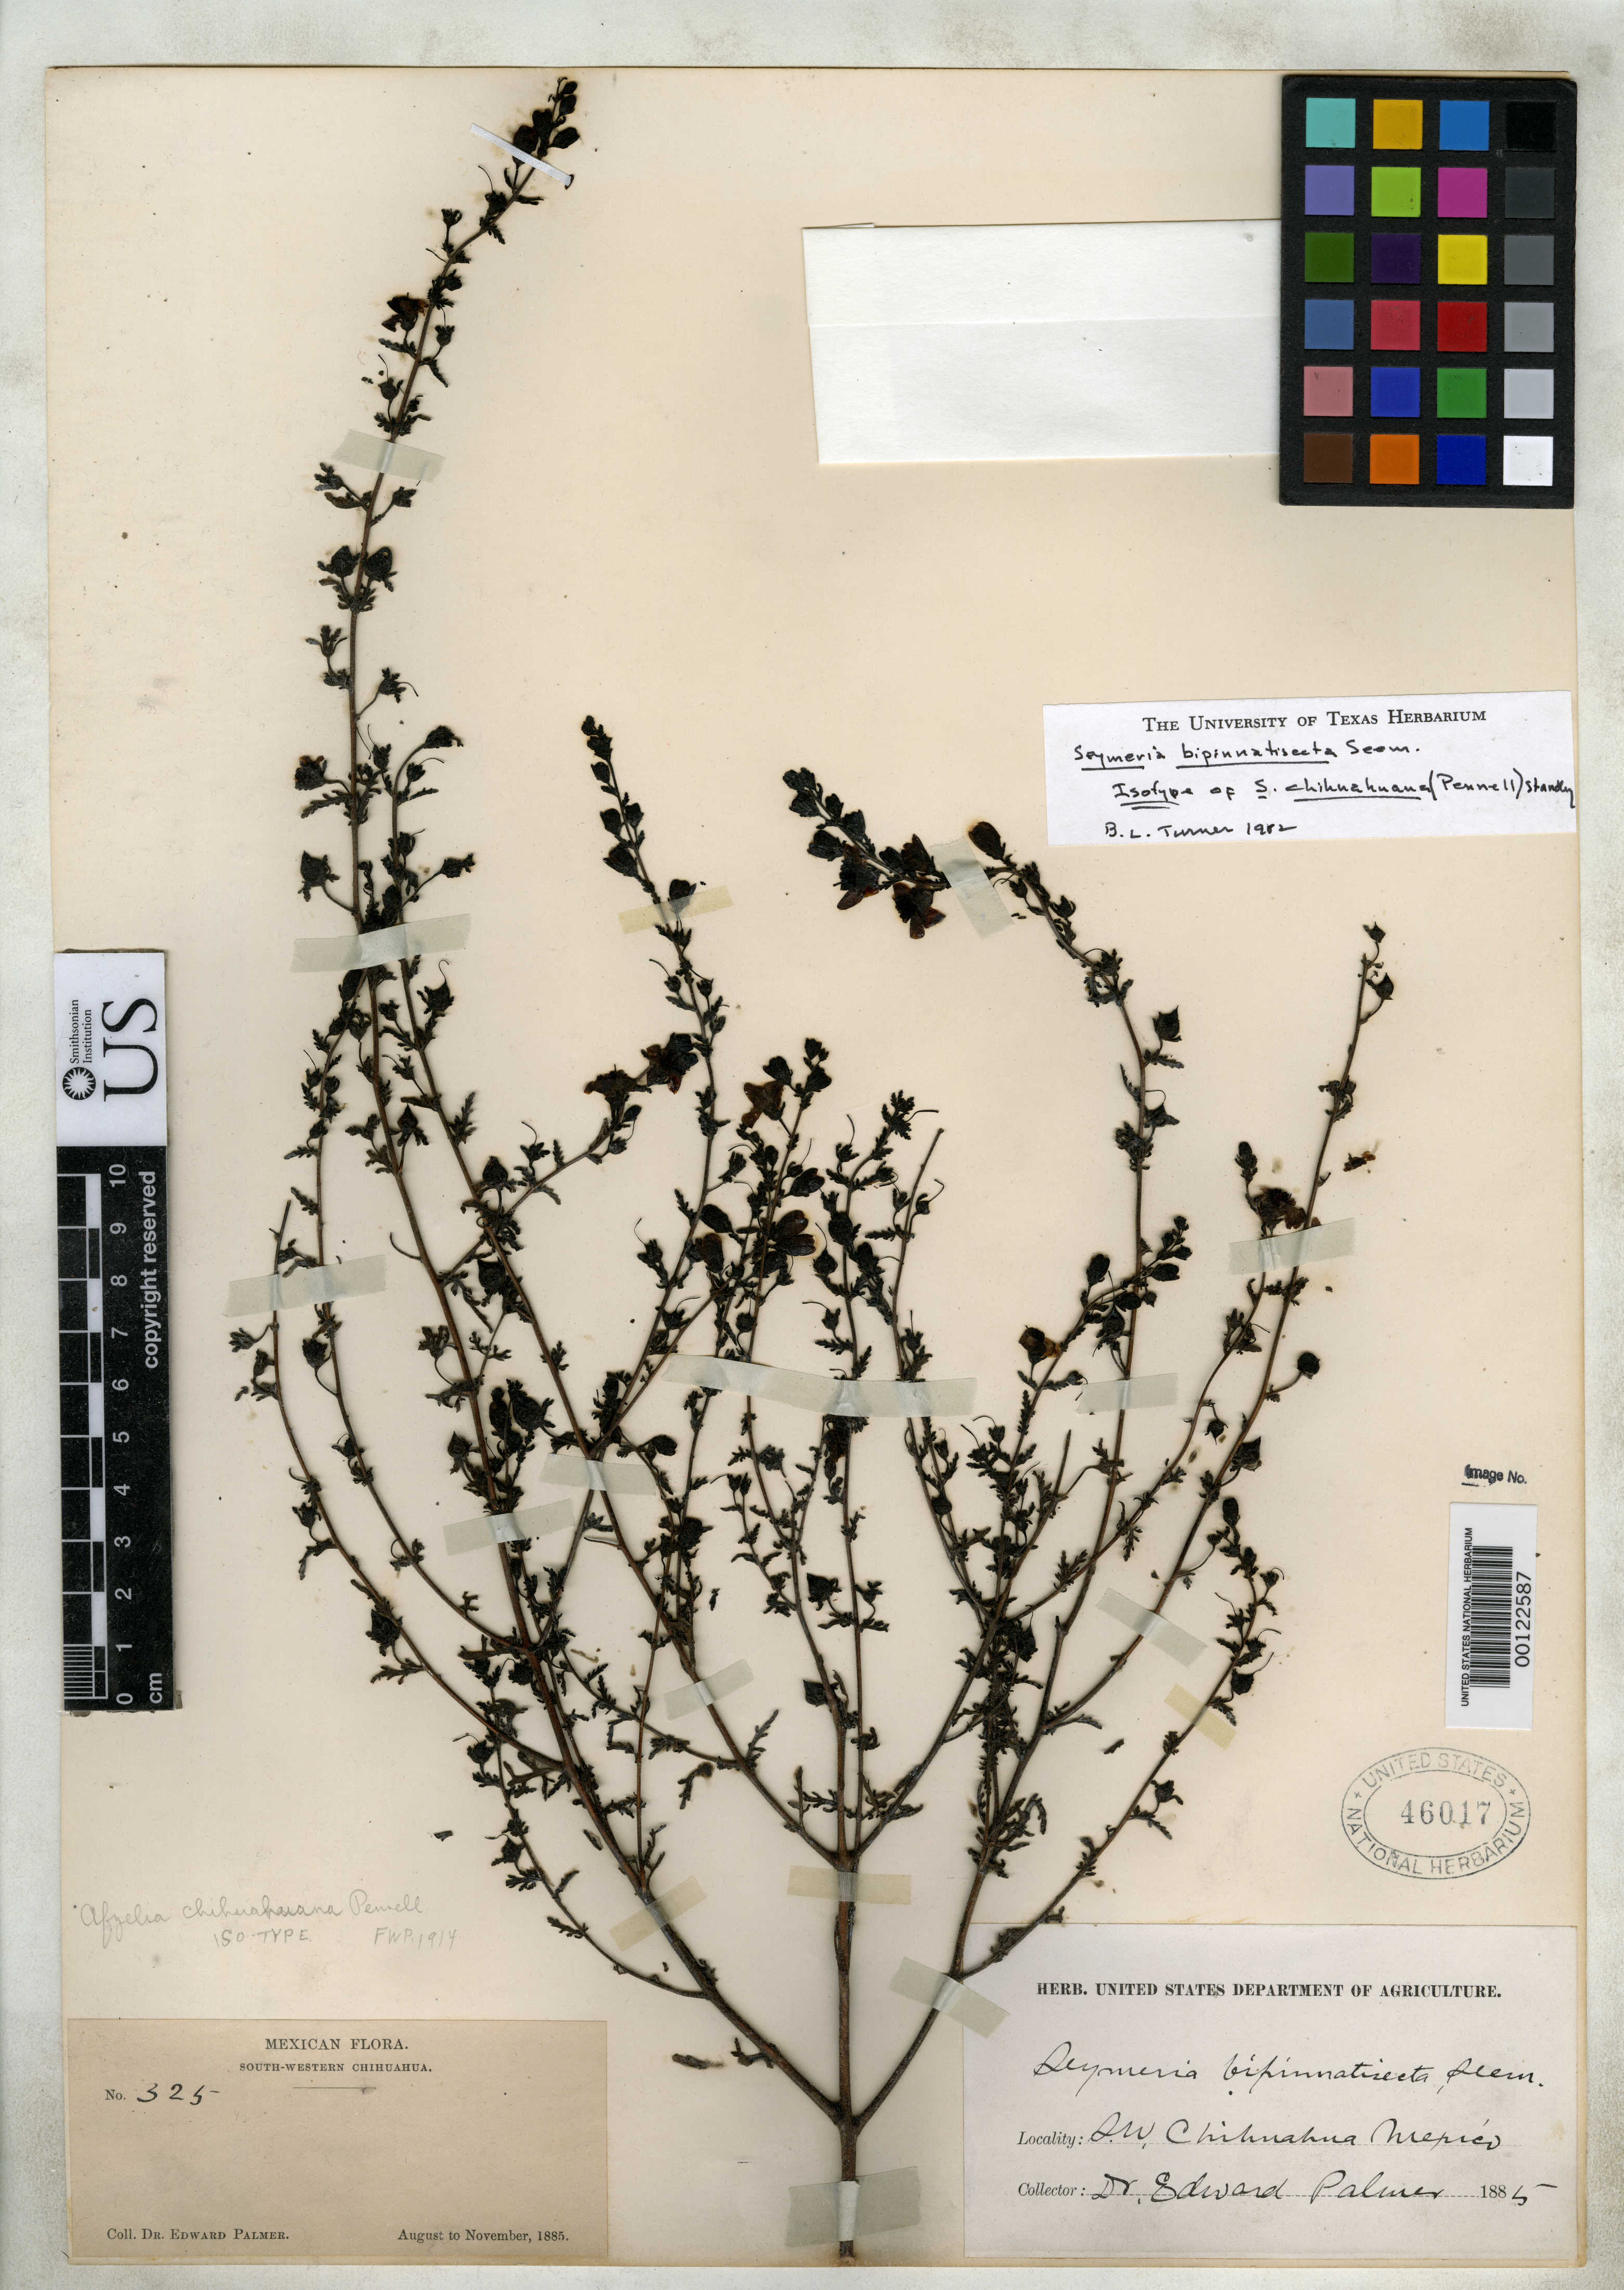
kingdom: Plantae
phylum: Tracheophyta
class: Magnoliopsida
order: Lamiales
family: Orobanchaceae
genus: Afzelia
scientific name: Afzelia chihuahuana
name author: Pennell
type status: Isotype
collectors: E. Palmer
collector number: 325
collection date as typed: Oct 1885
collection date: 1885-10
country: Mexico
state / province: Chihuahua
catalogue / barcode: US 46017